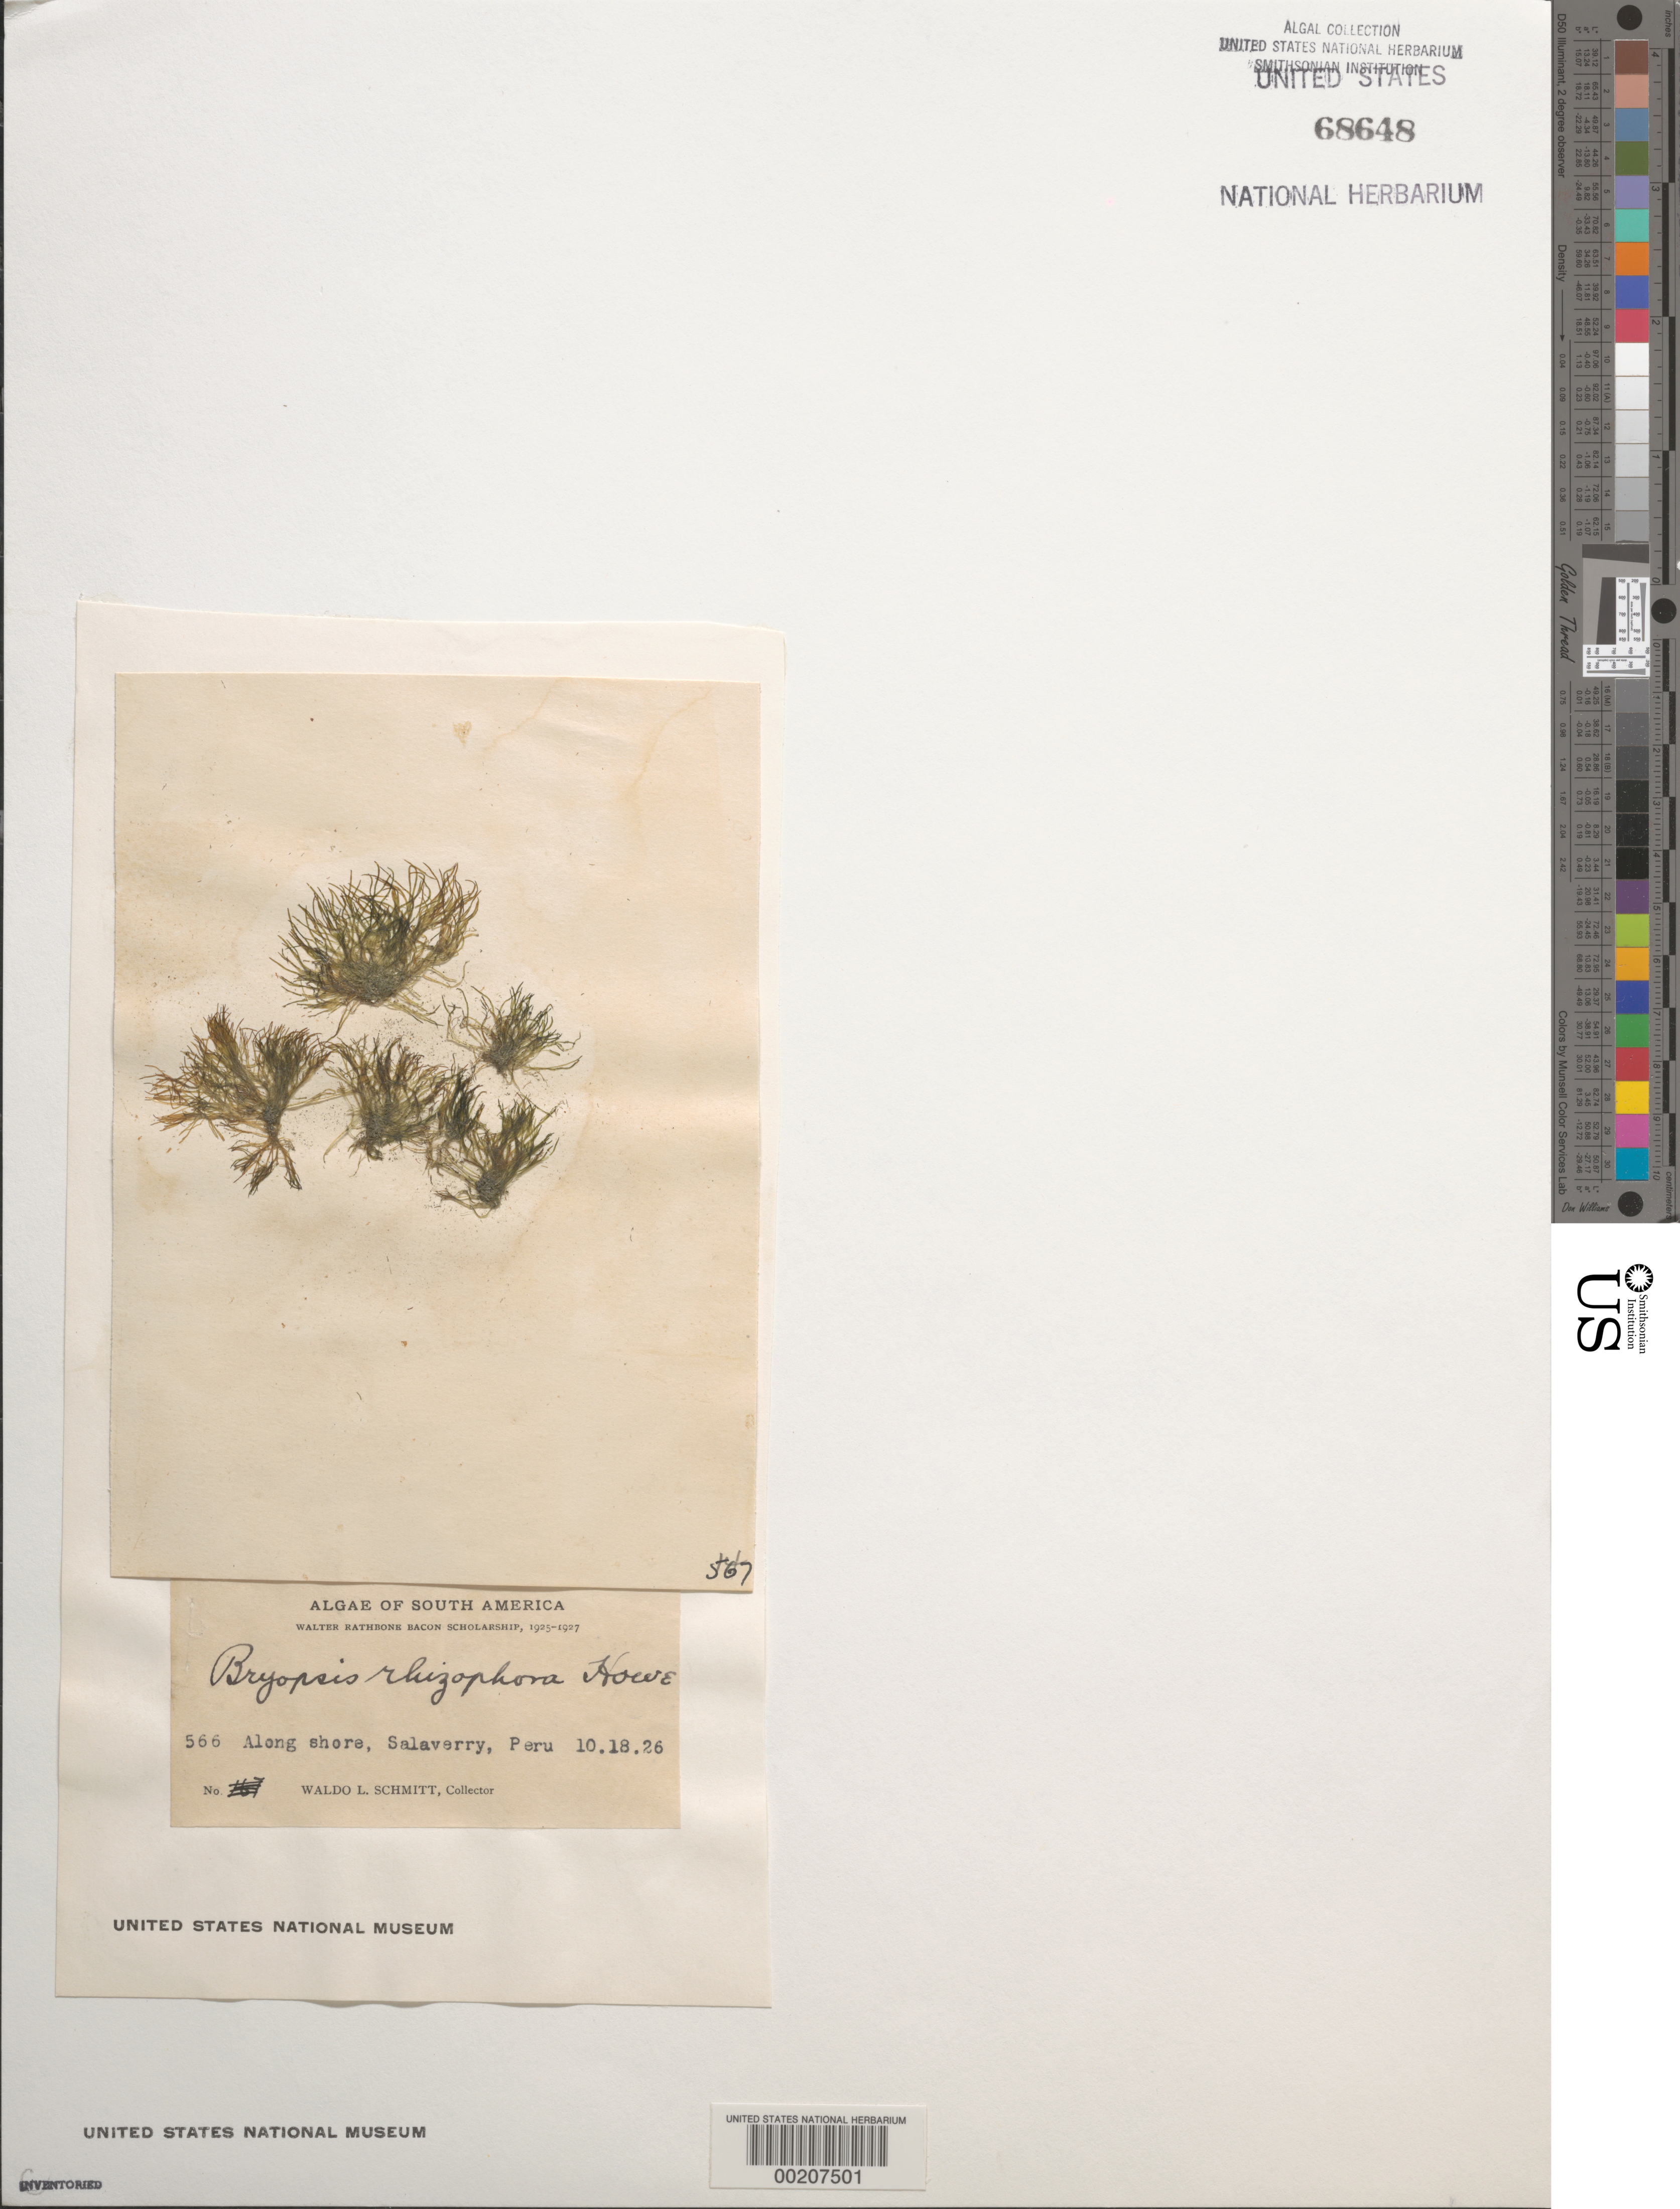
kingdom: Plantae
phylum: Chlorophyta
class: Ulvophyceae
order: Bryopsidales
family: Bryopsidaceae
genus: Bryopsis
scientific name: Bryopsis rhizophora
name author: M. Howe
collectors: W. L. Schmitt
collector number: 566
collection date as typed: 18 Oct 1926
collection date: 1926-10-18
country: Peru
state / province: La Libertad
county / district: Trujillo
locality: Salaverry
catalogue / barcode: US 68648